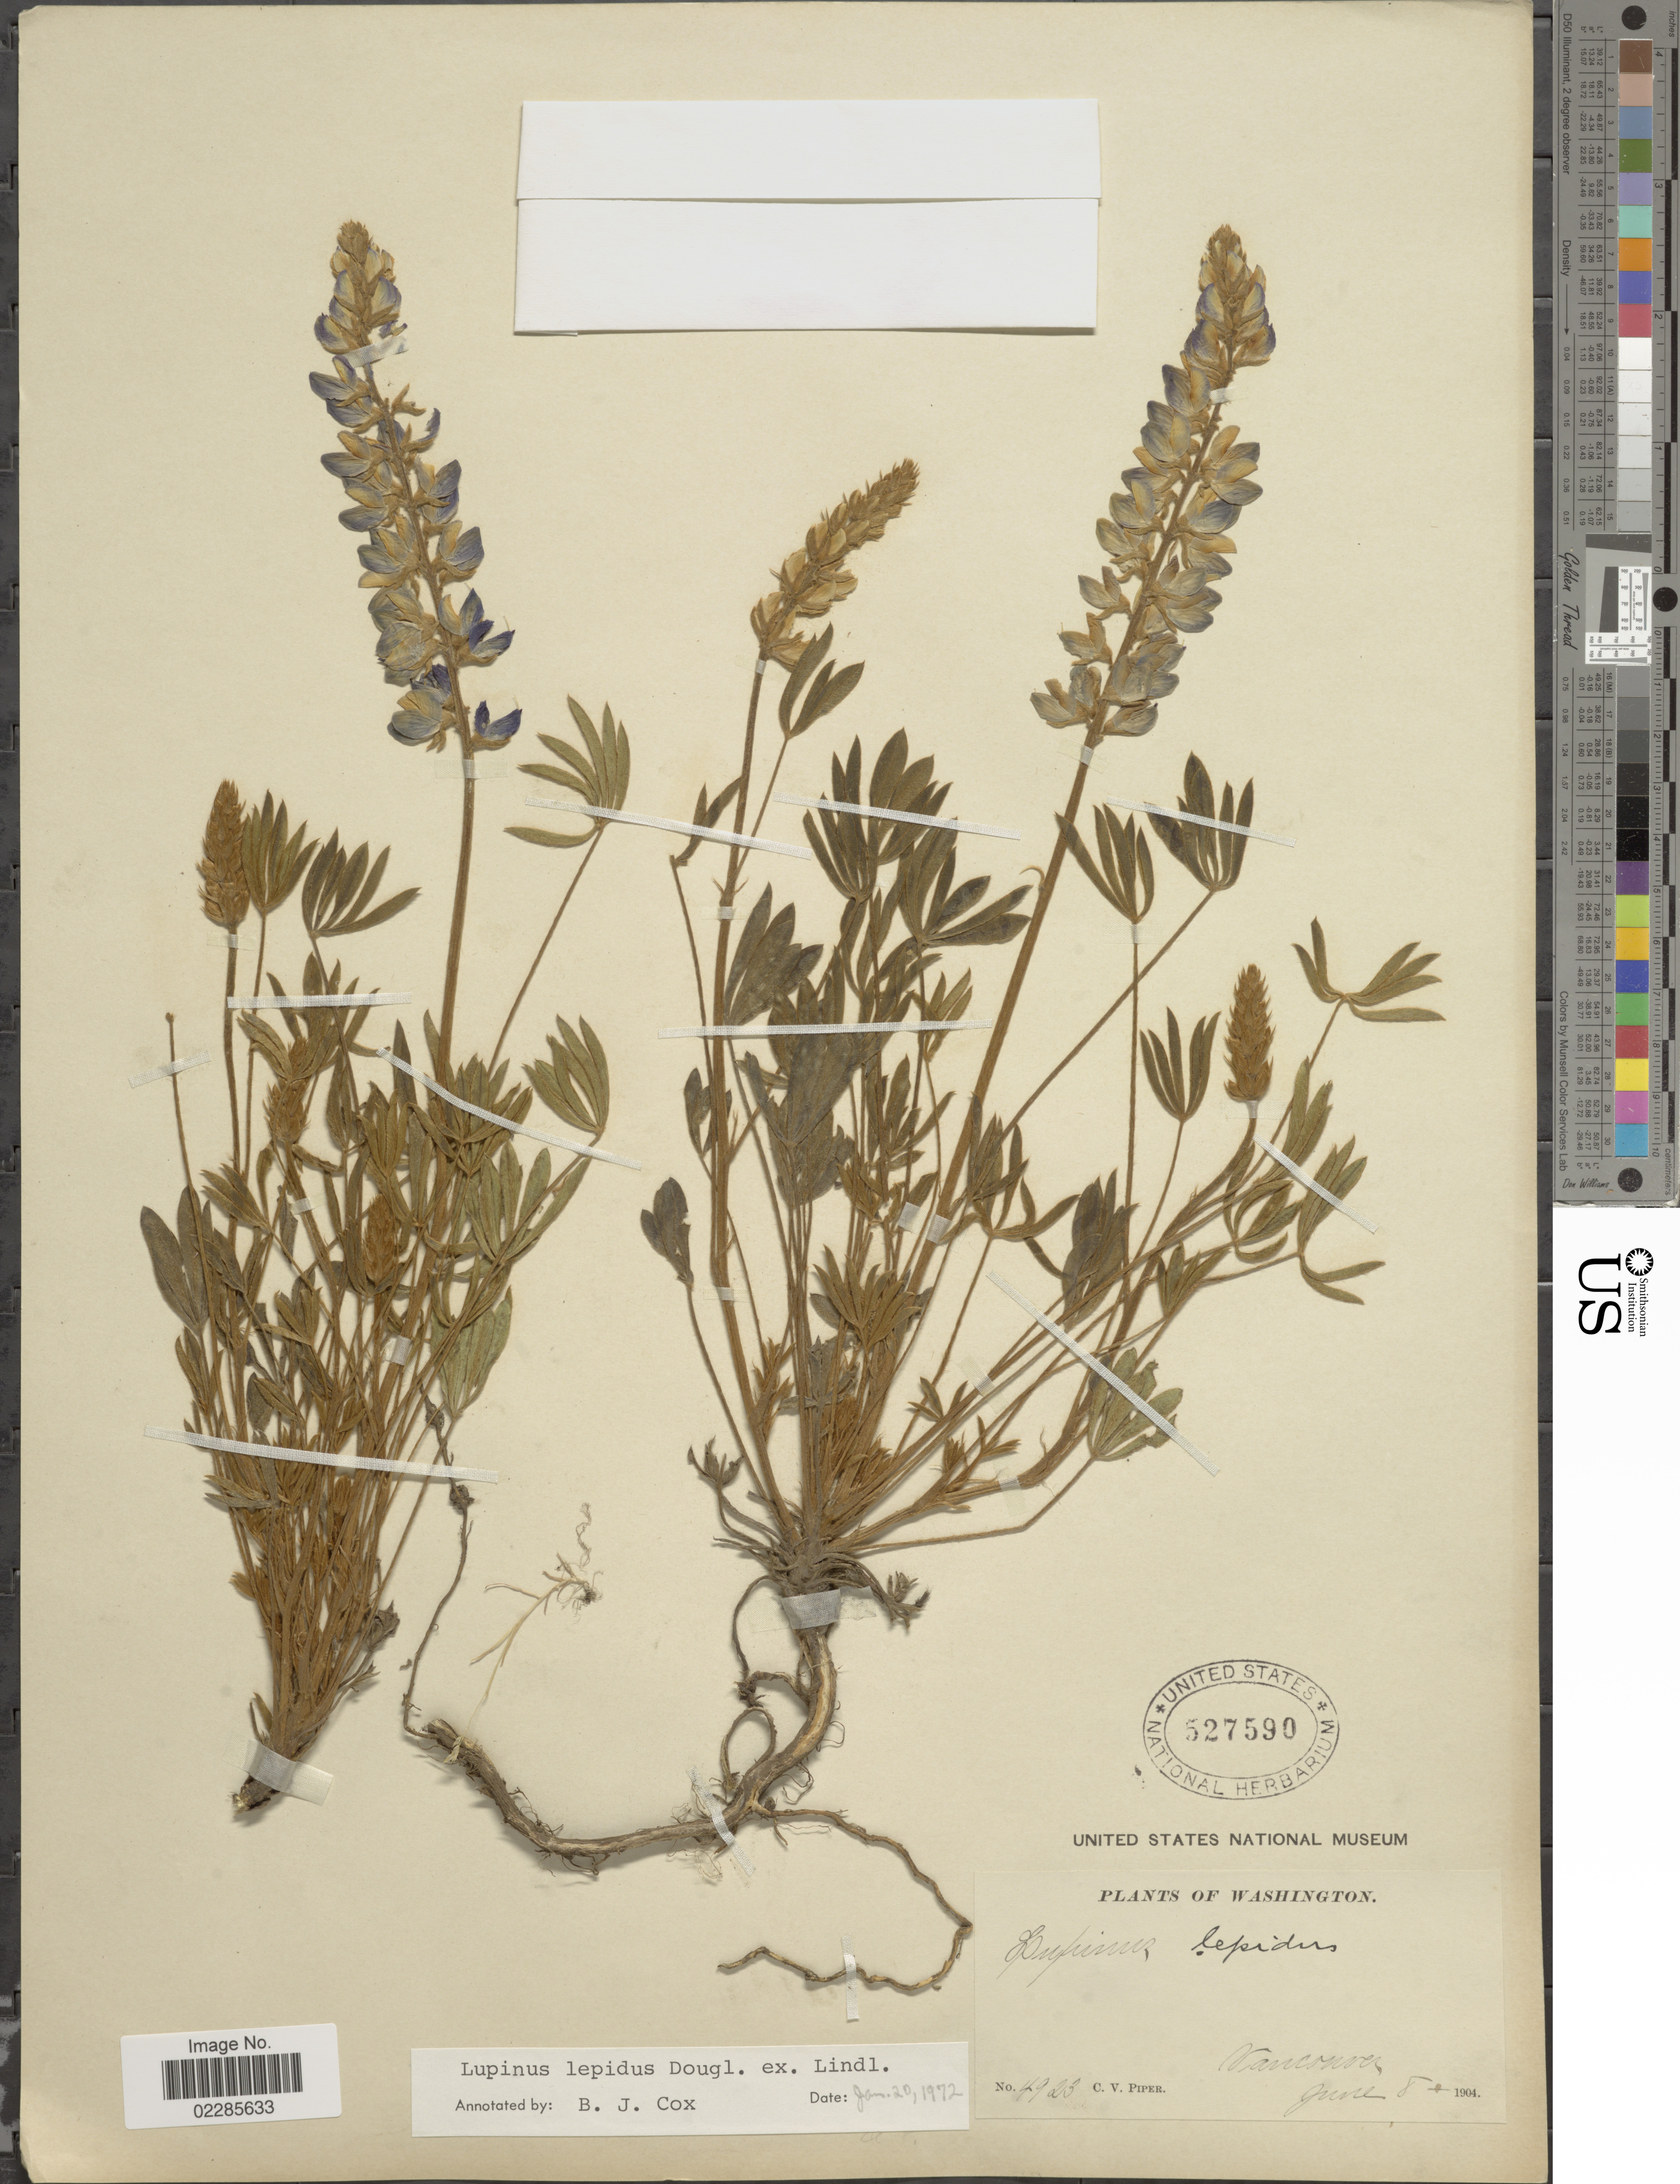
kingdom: Plantae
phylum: Tracheophyta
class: Magnoliopsida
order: Fabales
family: Fabaceae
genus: Lupinus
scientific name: Lupinus lepidus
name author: Douglas ex Lindl.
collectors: C. V. Piper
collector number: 4923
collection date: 1904-06-08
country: United States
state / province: Washington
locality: Vancouver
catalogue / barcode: US 527590